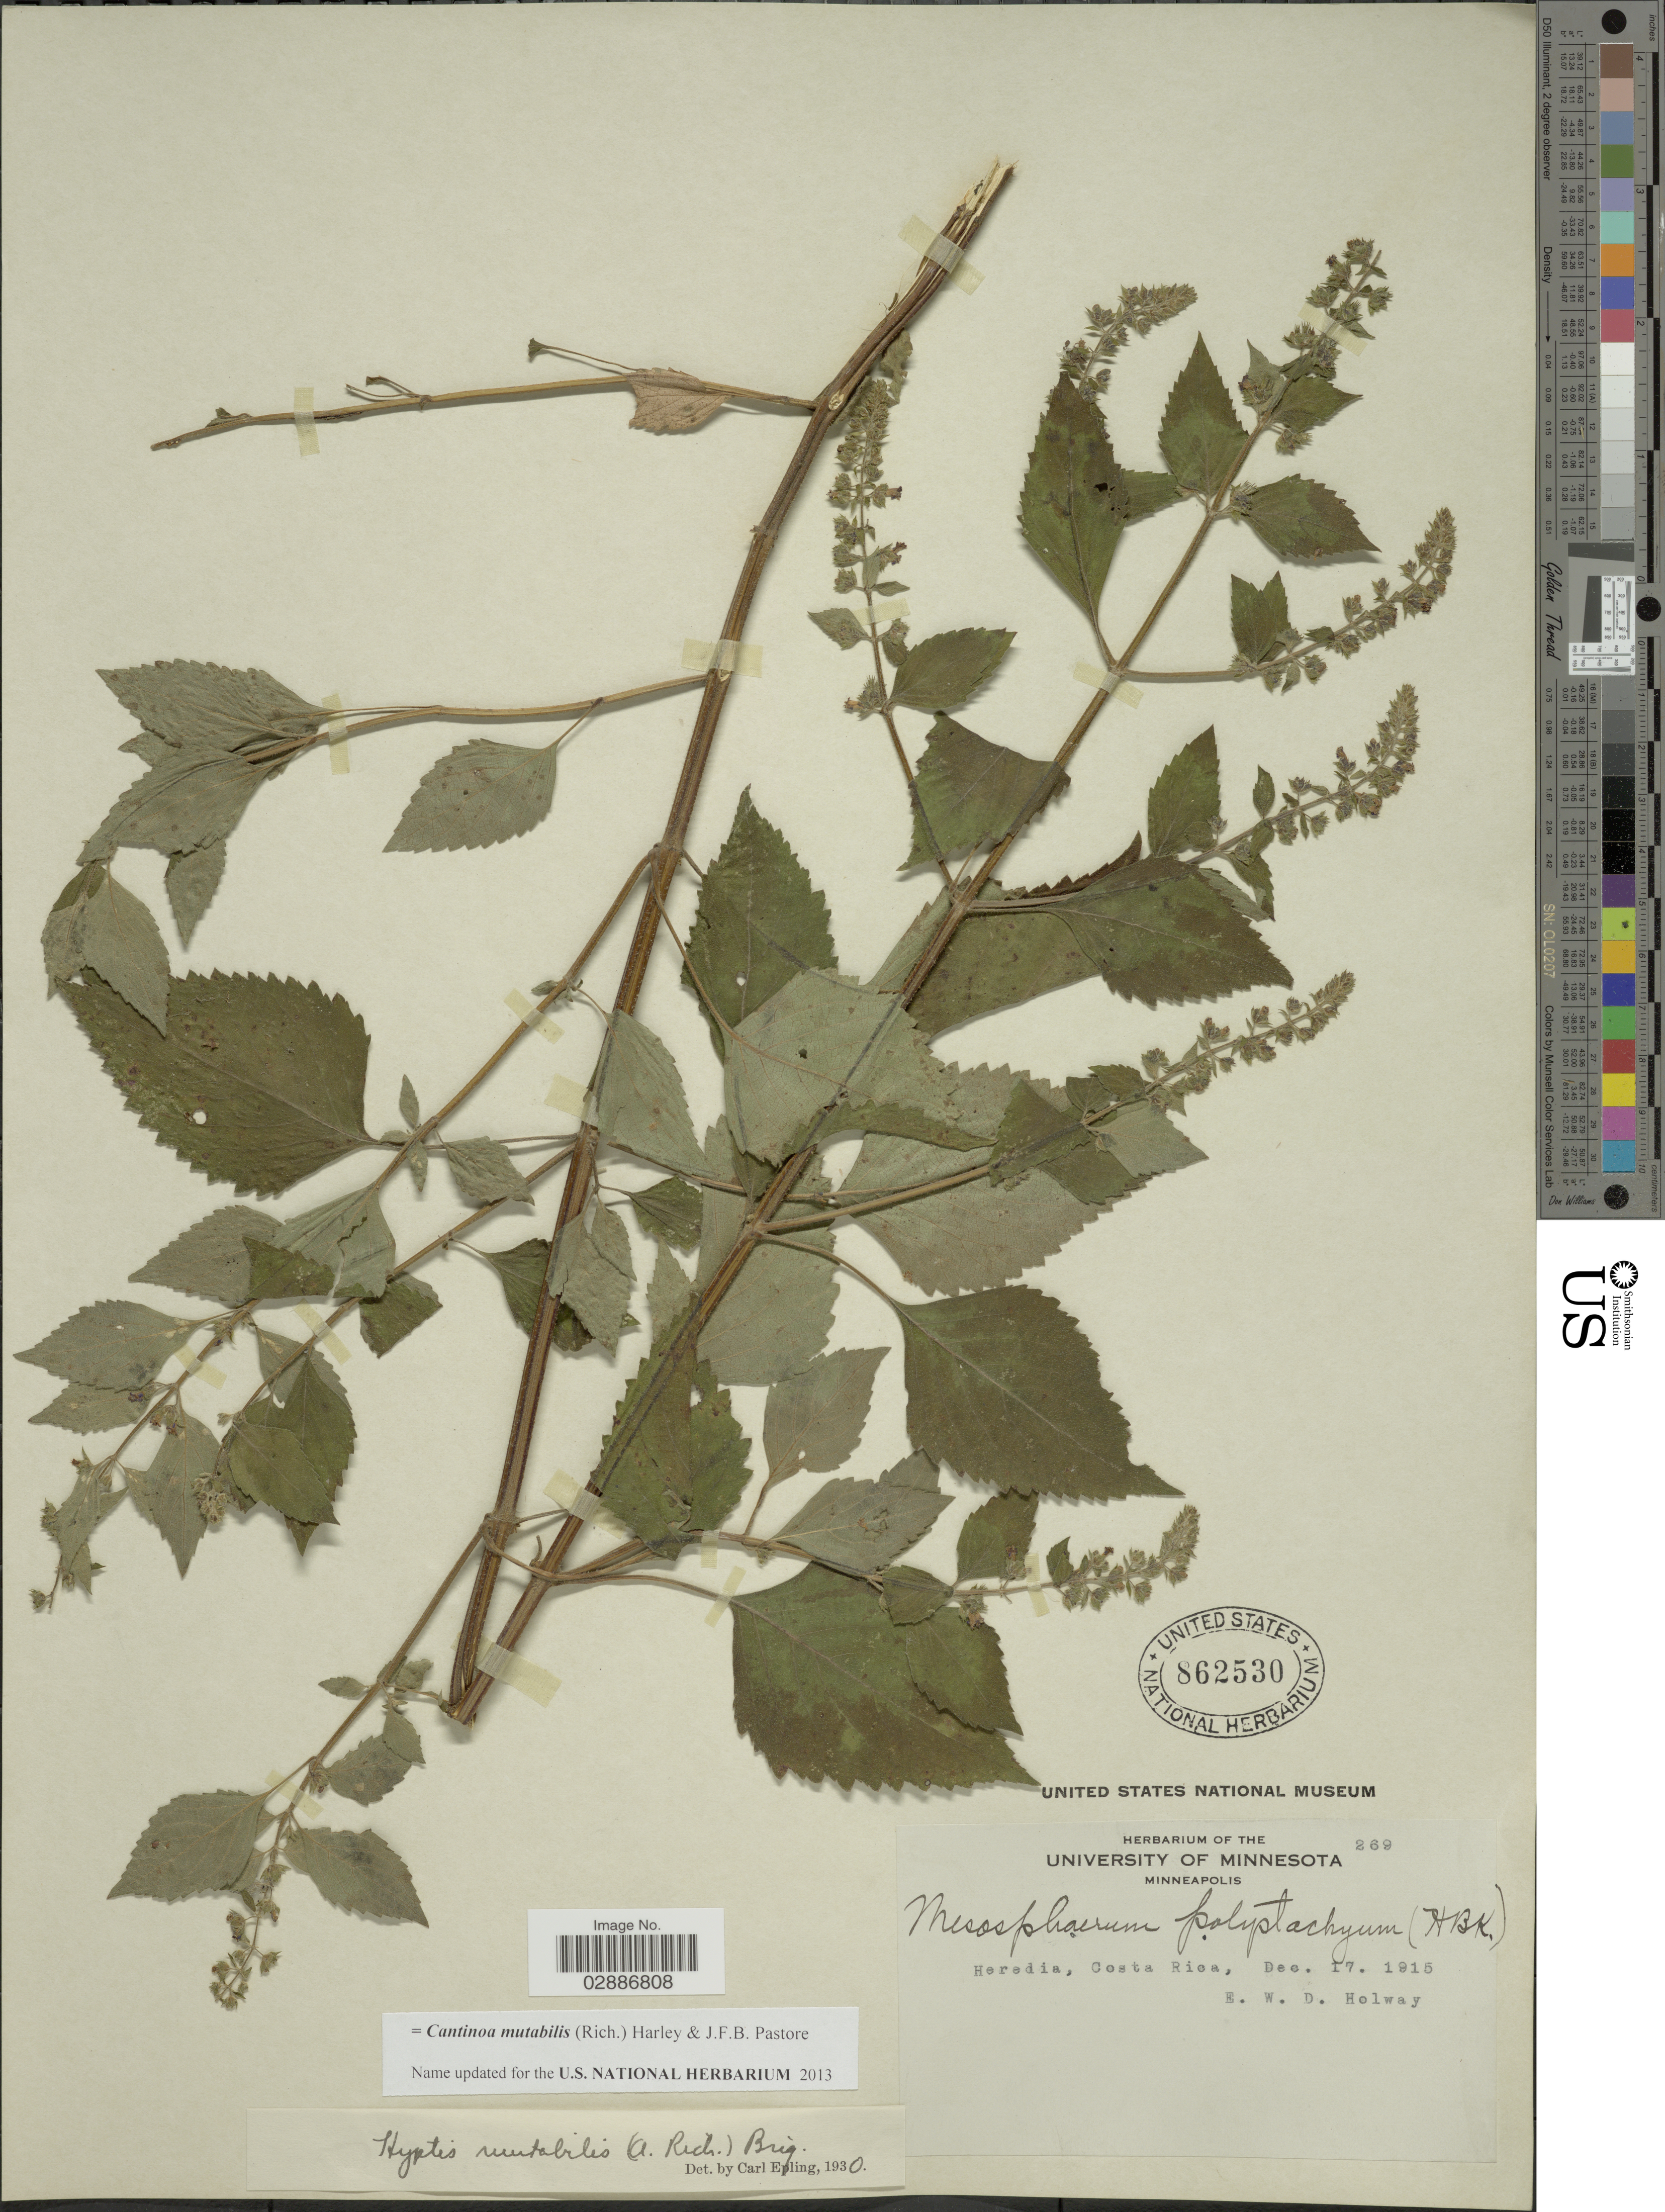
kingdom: Plantae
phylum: Tracheophyta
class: Magnoliopsida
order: Lamiales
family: Lamiaceae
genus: Cantinoa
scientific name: Cantinoa mutabilis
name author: (Rich.) Harley & J.F.B. Pastore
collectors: E. W. D. Holway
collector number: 269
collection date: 1915-12-17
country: Costa Rica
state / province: Heredia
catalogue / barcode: US 862530